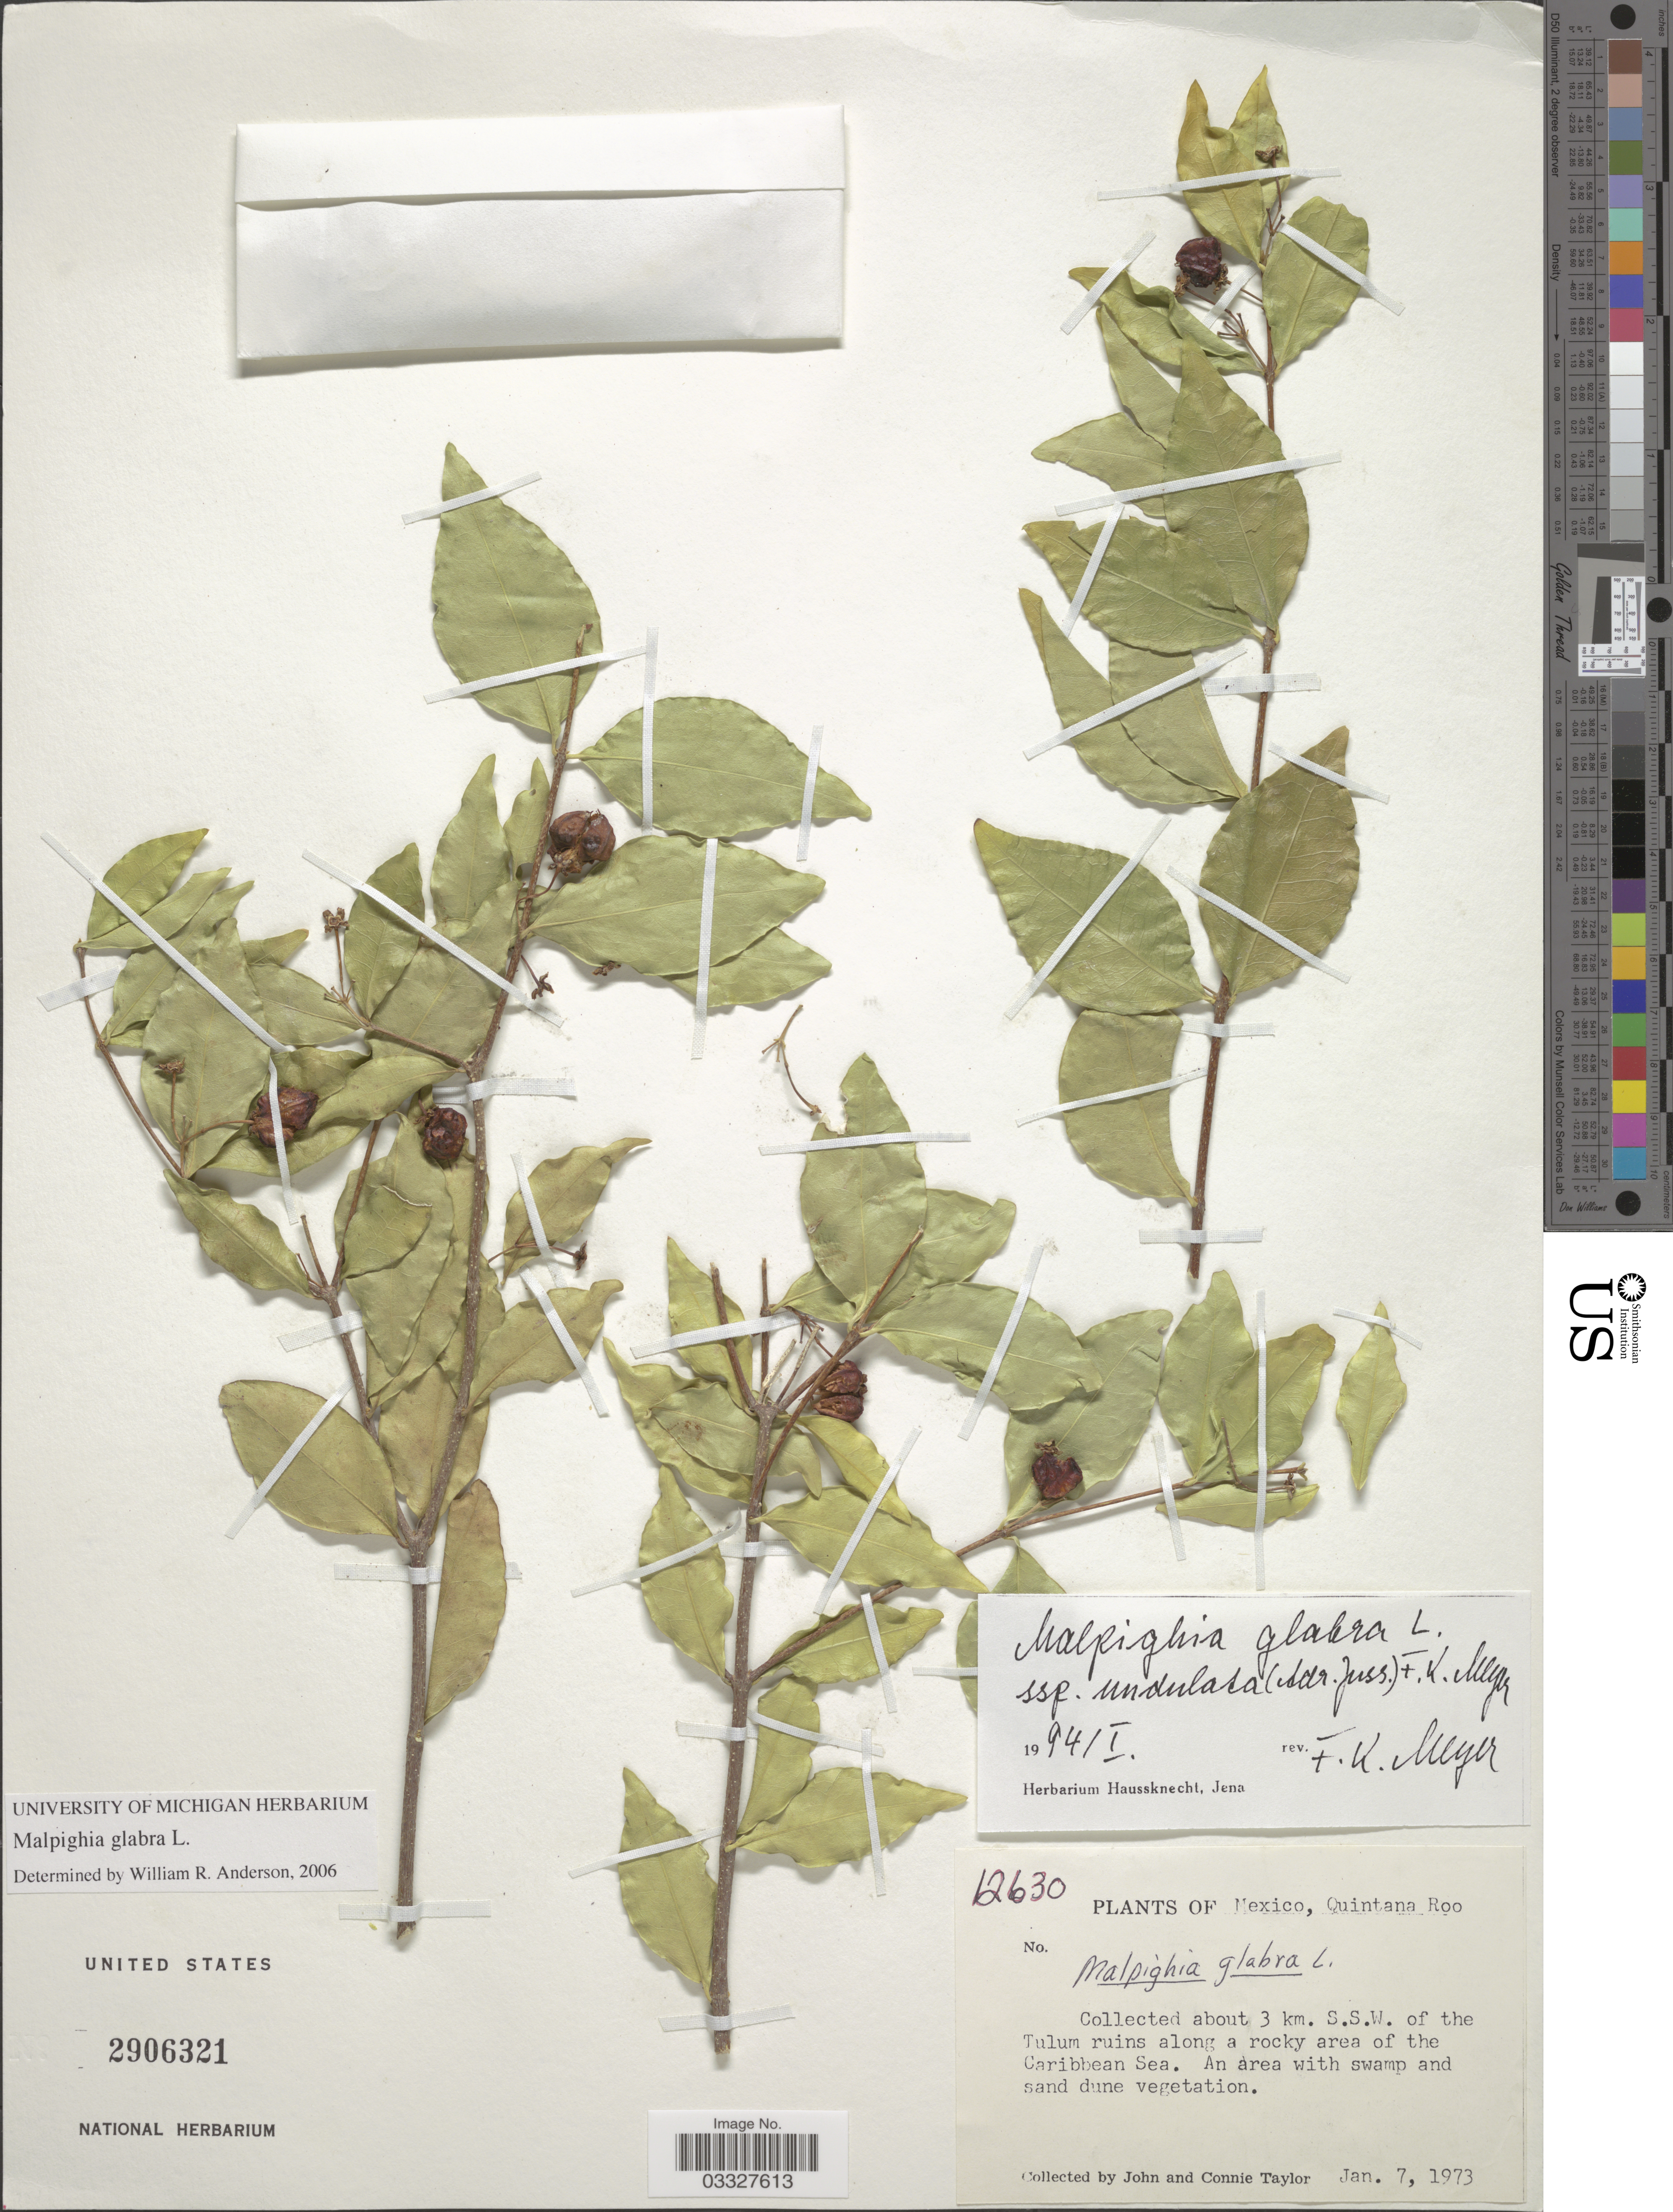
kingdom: Plantae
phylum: Tracheophyta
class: Magnoliopsida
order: Malpighiales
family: Malpighiaceae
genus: Malpighia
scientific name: Malpighia glabra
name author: L.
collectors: J. Taylor & C. Taylor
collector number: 12630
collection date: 1973-01-07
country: Mexico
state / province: Quintana Roo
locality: About 3 km. S.S.W. of the Tulum ruins along a rocky area of the Caribbean Sea.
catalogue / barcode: US 2906321